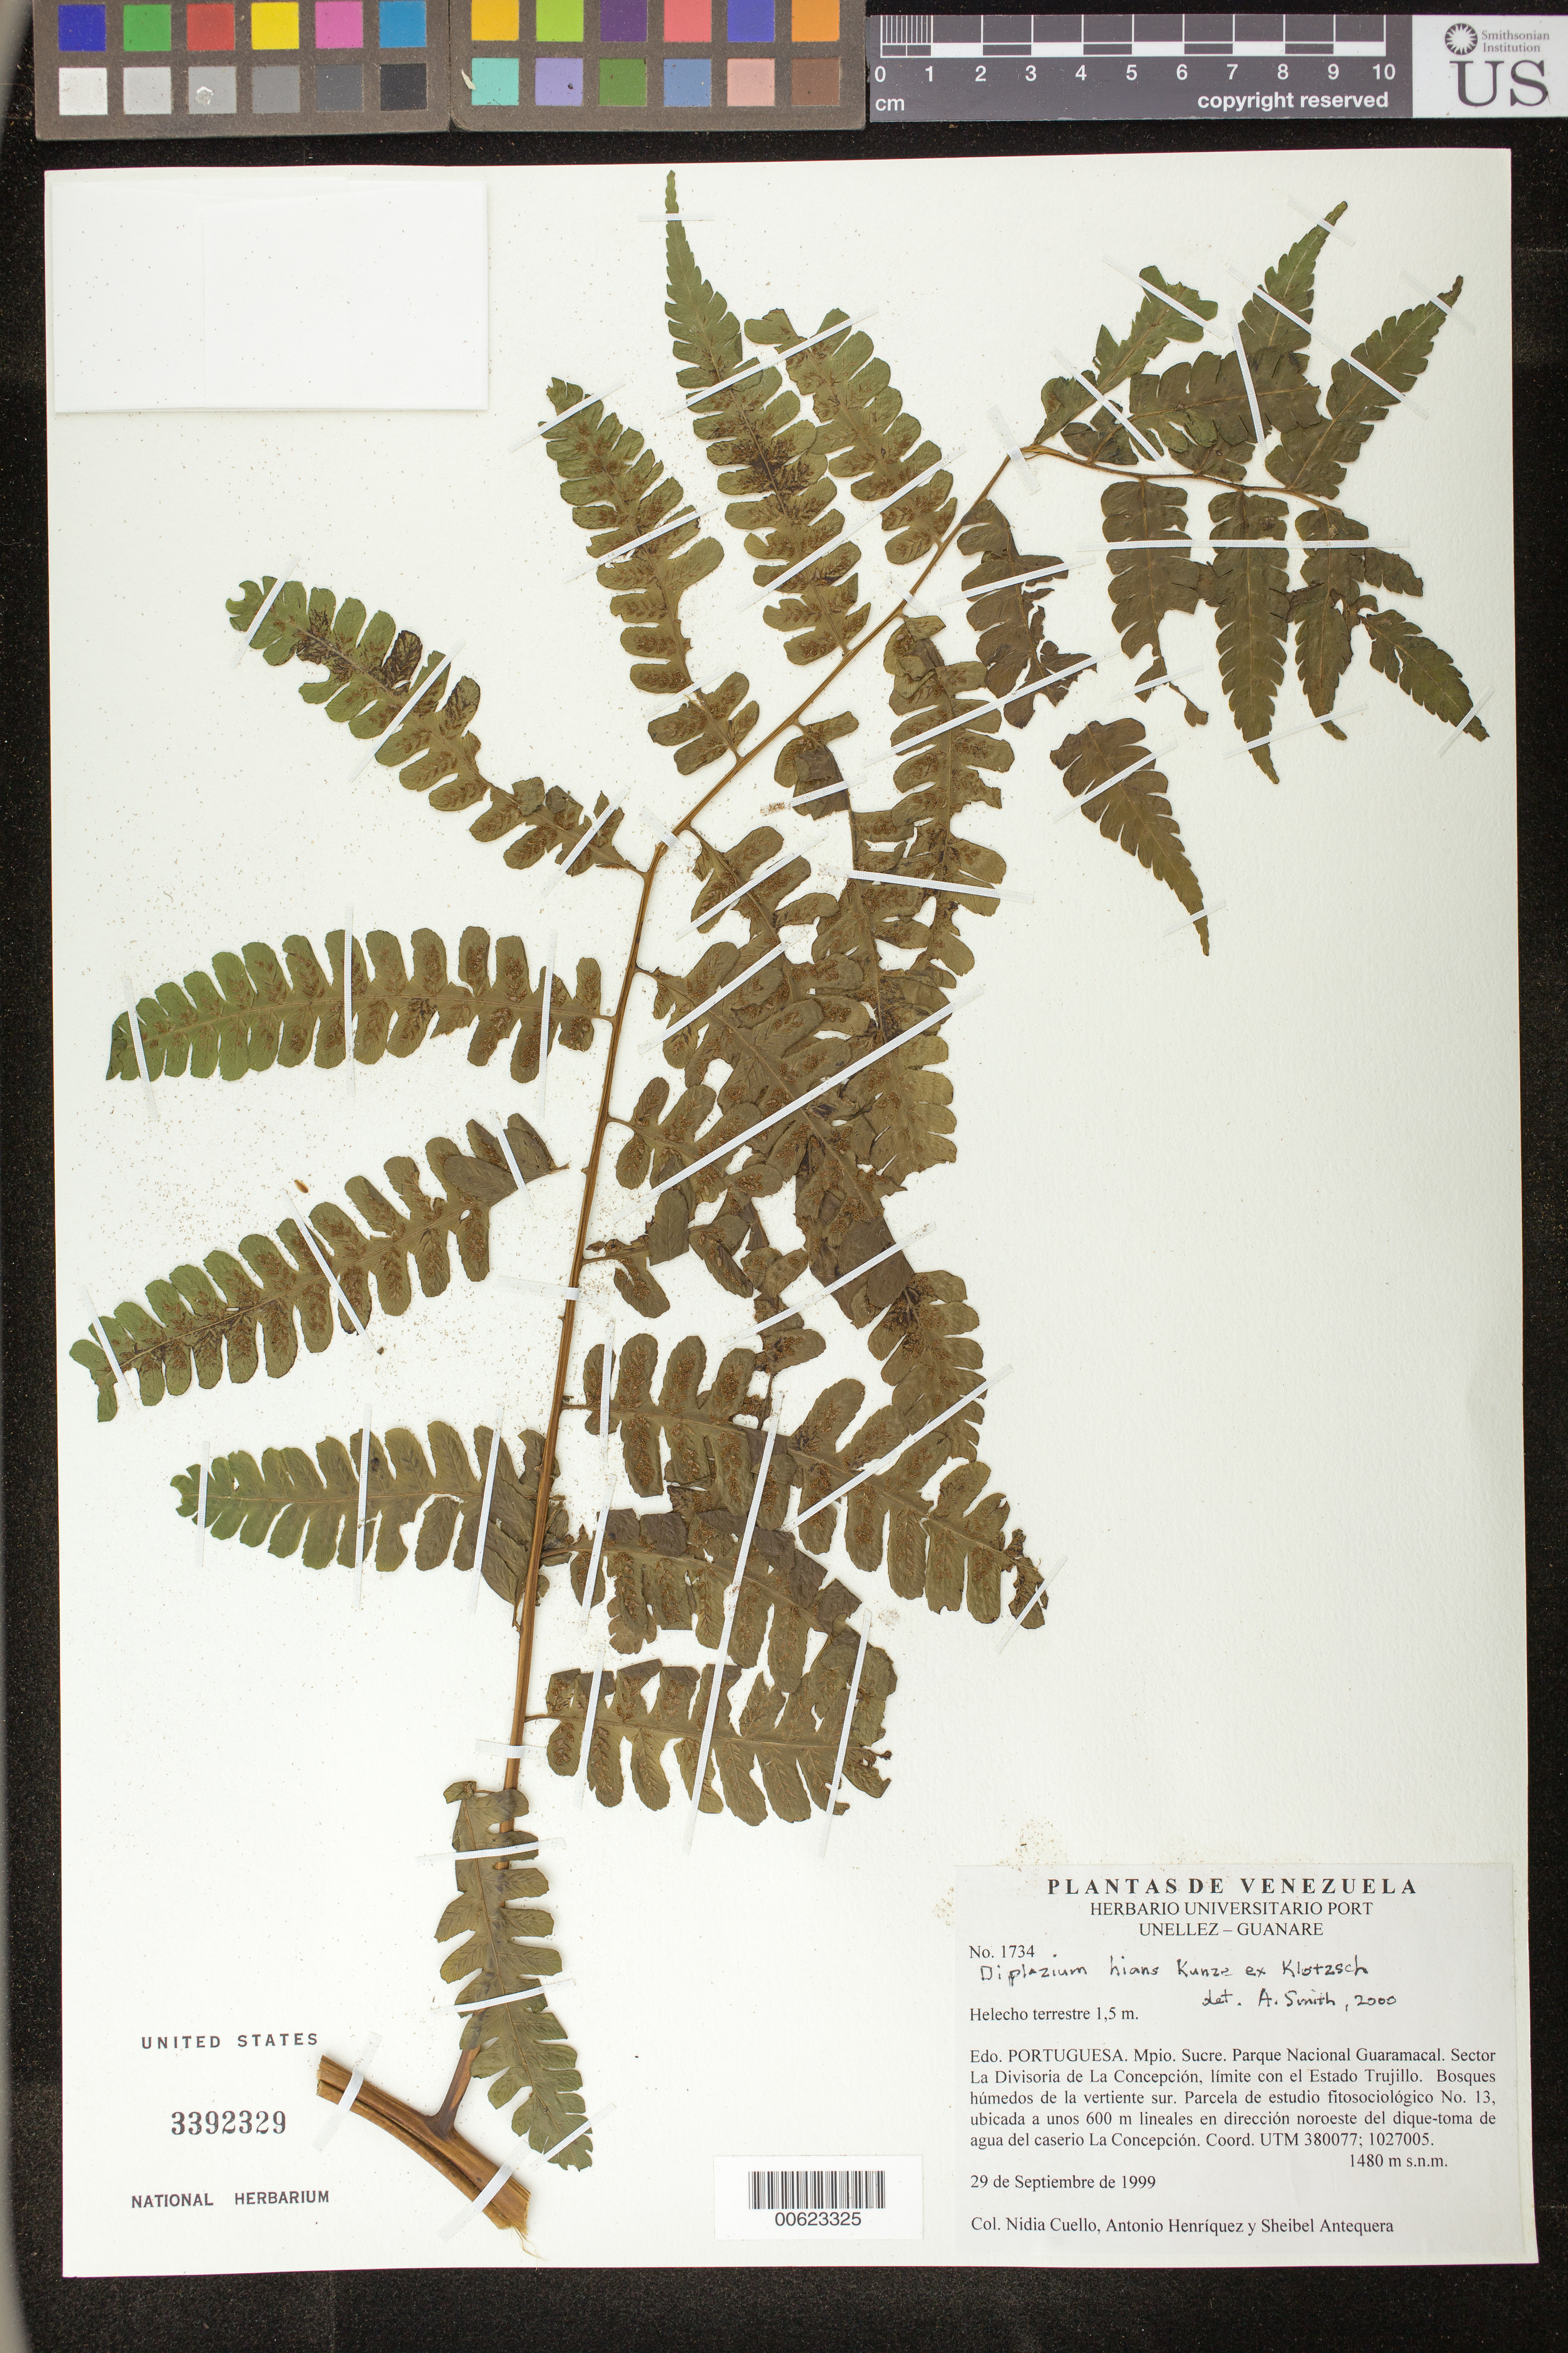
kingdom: Plantae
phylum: Tracheophyta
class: Polypodiopsida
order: Polypodiales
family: Athyriaceae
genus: Diplazium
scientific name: Diplazium hians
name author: Kunze ex Klotzsch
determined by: Smith, Alan R., (UC)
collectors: N. L. Cuello, A. Henríquez & S. Antequera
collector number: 1734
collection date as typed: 29 Sep 1999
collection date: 1999-09-29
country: Venezuela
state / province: Portuguesa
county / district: Sucre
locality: Parque Nacional Guaramacal. Sector La Divisoria de La Concepción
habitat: Bosques húmedos de la vertiente sur. Pacela de estudio fitosociológico No. 13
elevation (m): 1480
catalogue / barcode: US 3392329